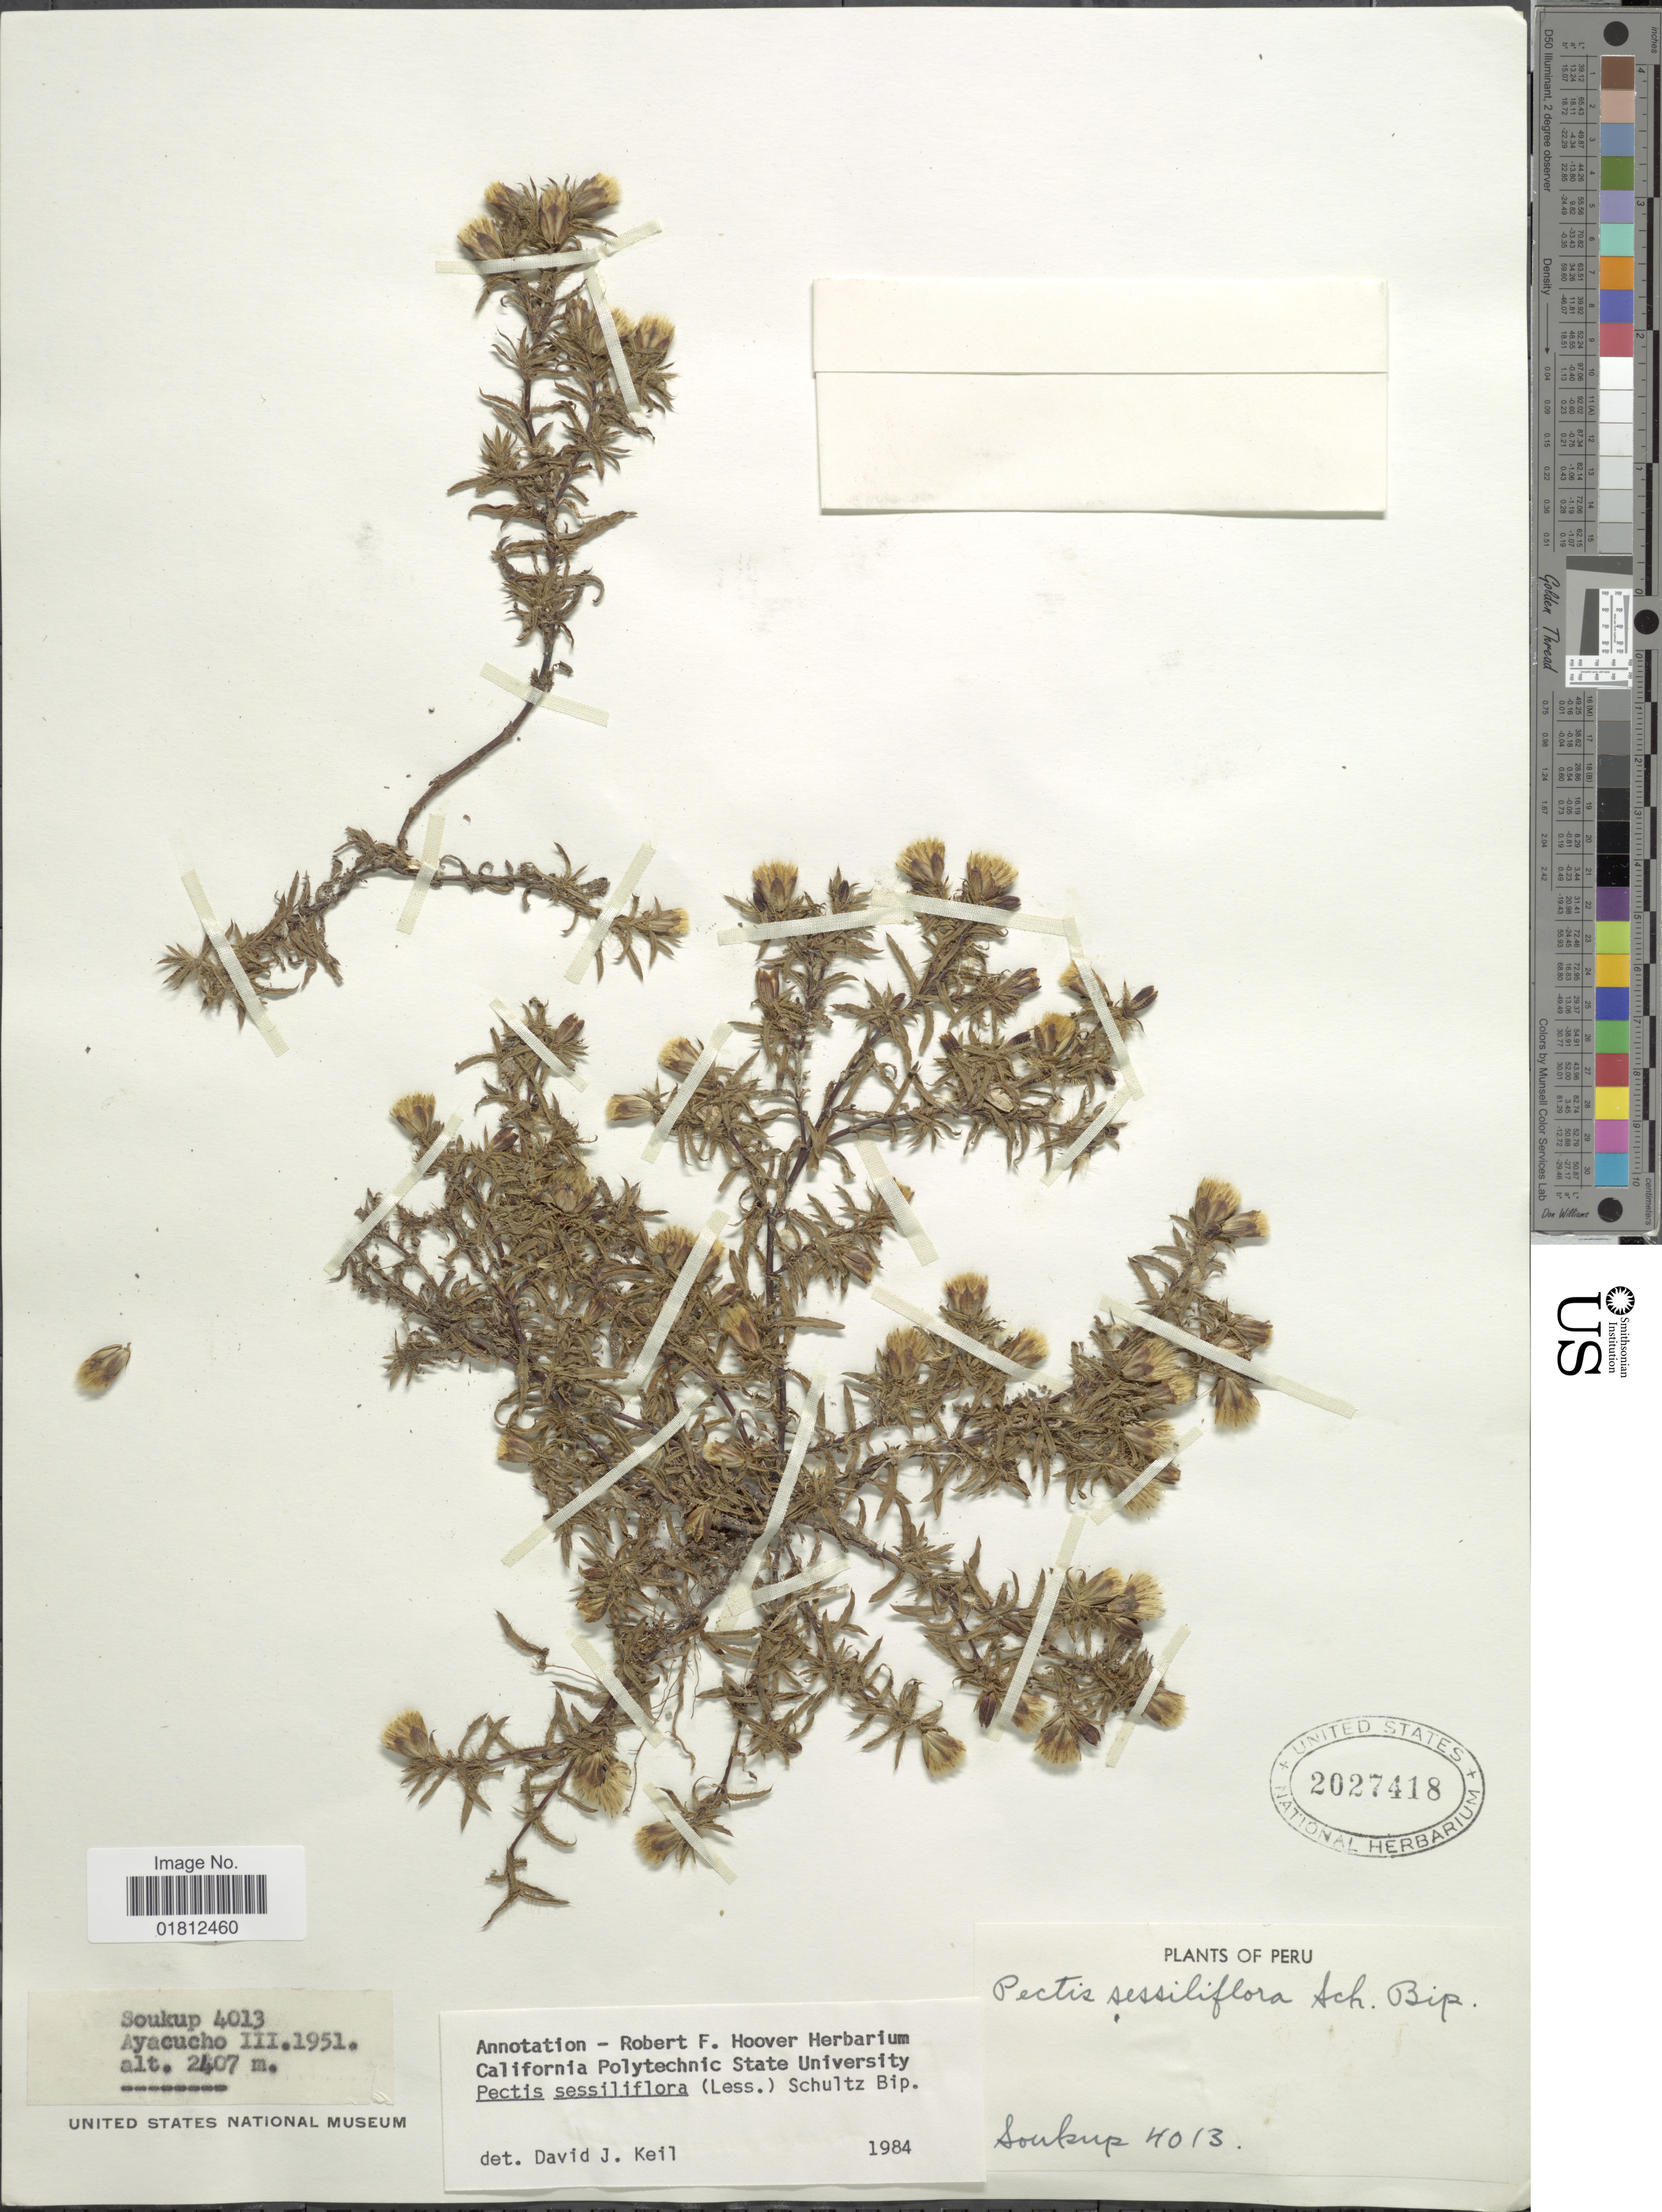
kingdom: Plantae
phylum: Tracheophyta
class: Magnoliopsida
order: Asterales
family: Asteraceae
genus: Pectis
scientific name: Pectis sessiliflora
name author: (Less.) Sch. Bip.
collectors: -- Soukup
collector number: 4013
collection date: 1951-03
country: Peru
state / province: Ayacucho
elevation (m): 2407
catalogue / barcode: US 2027418